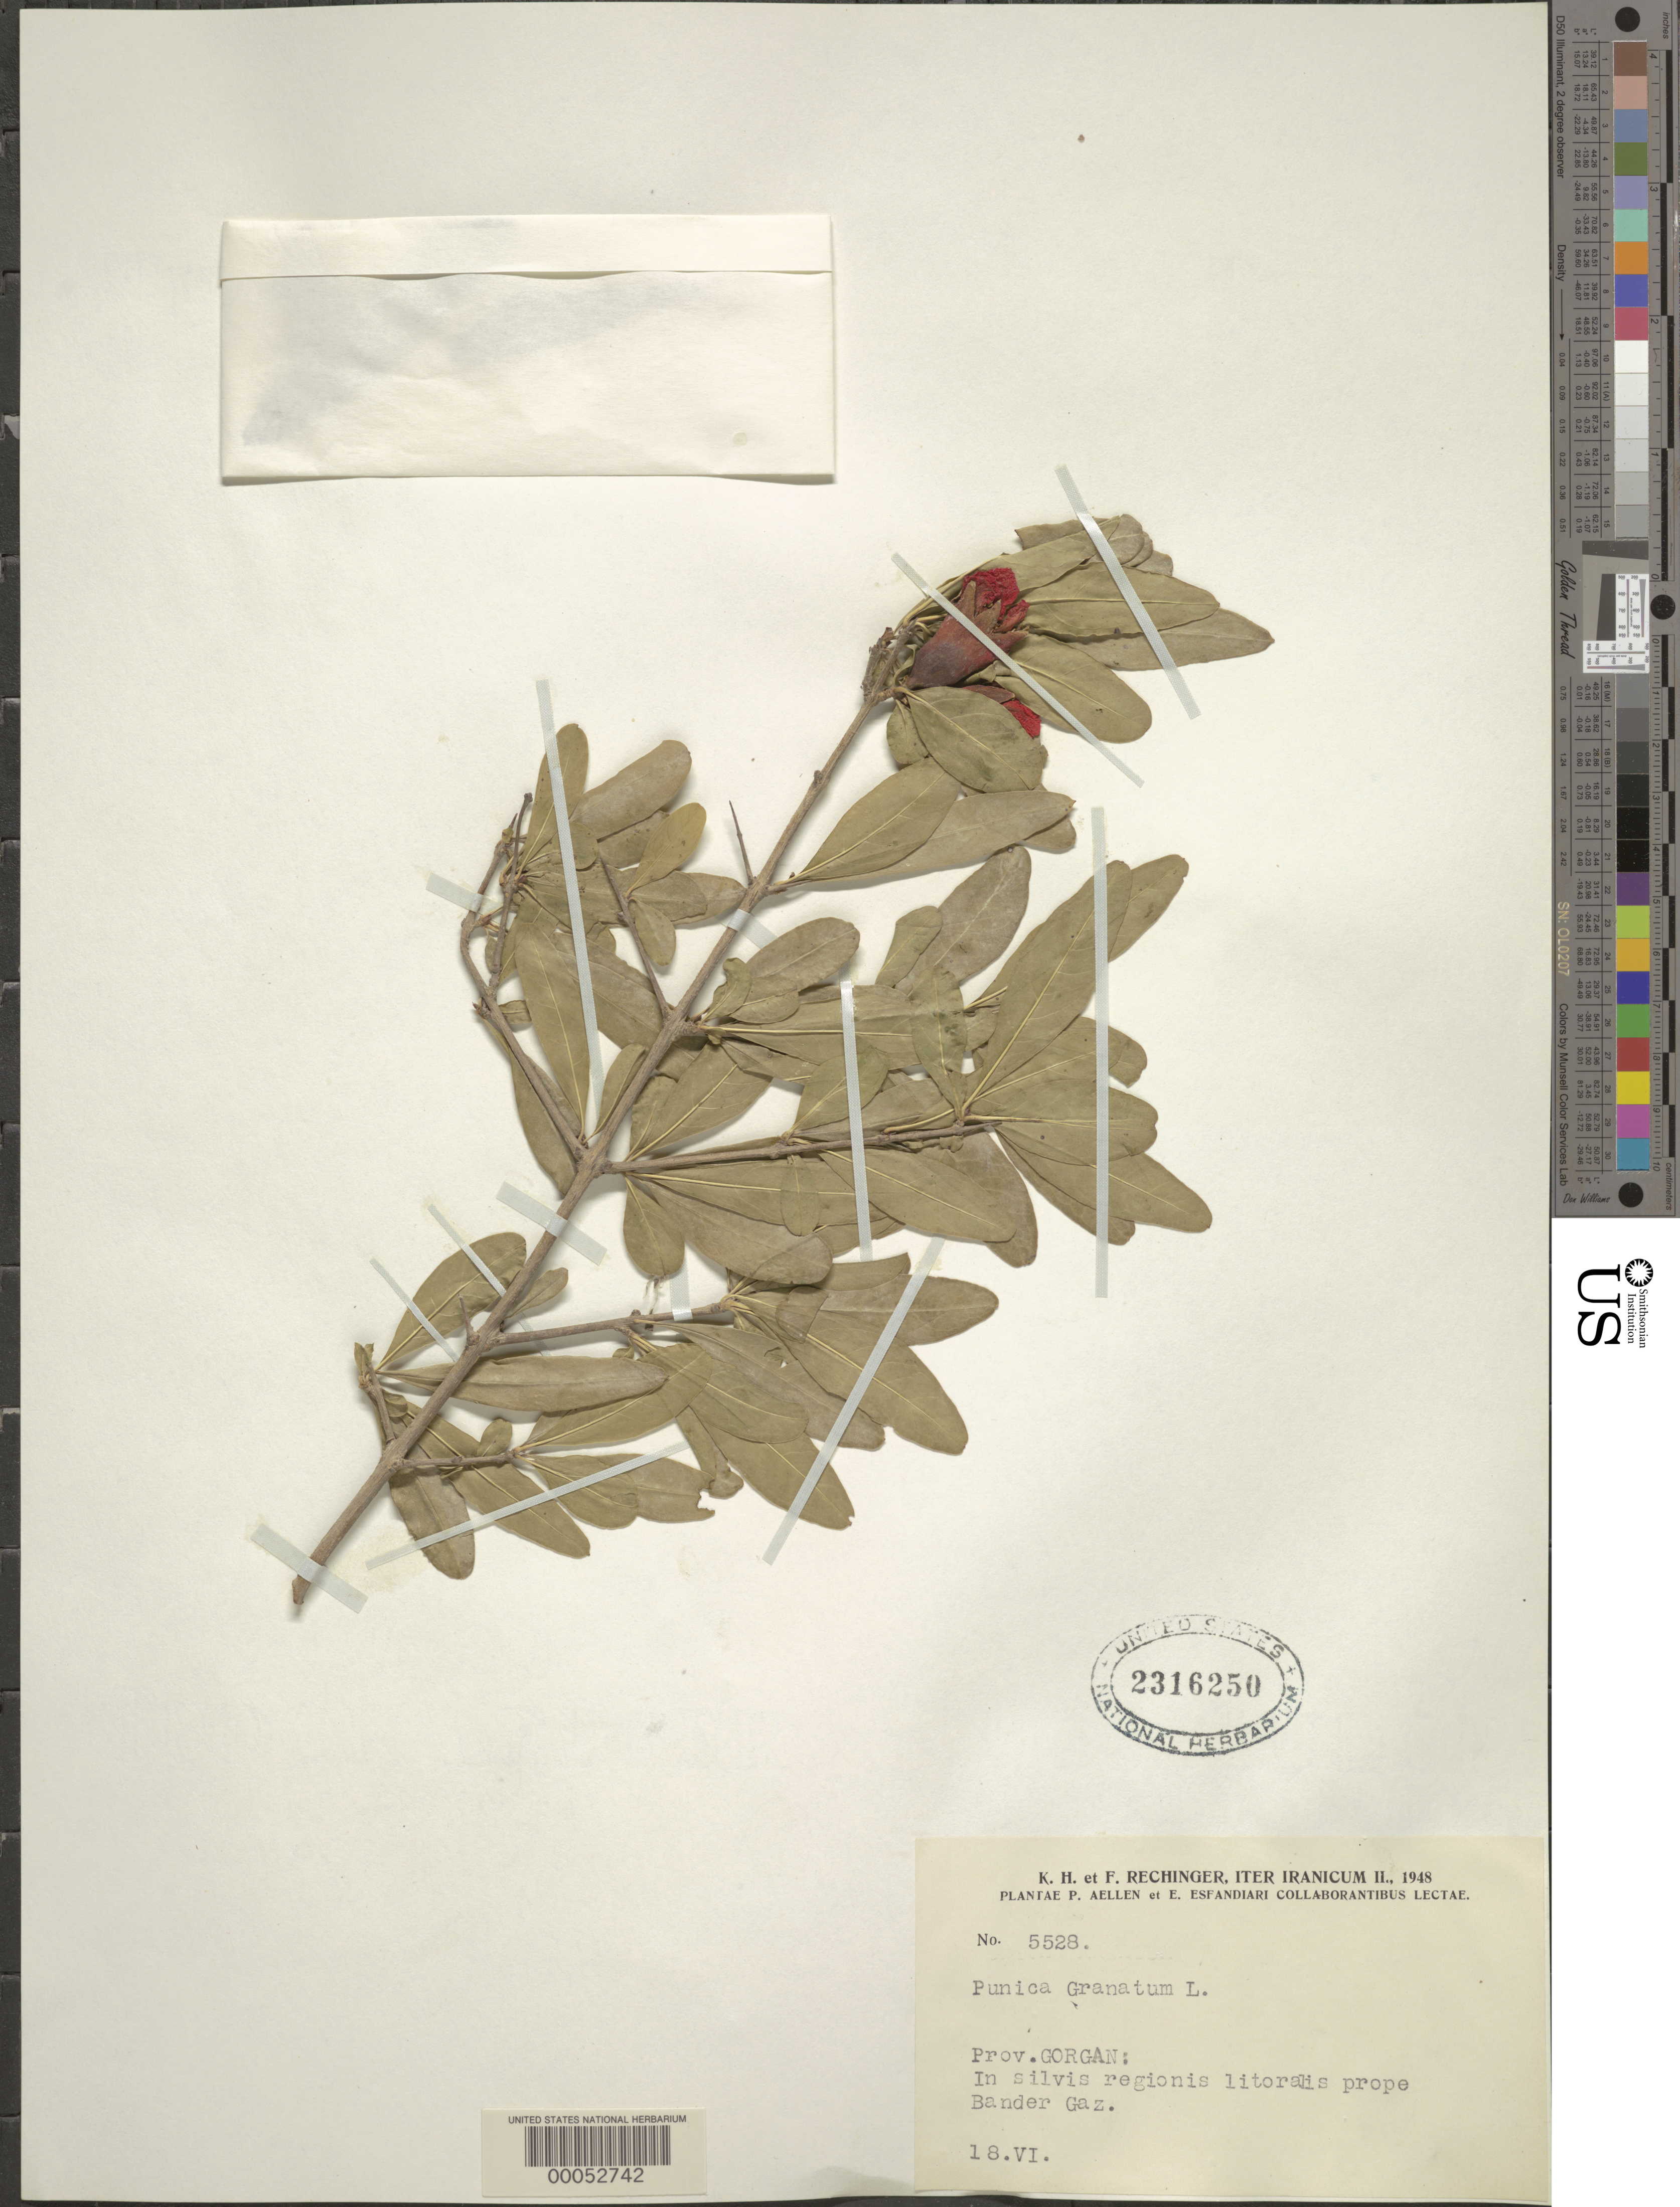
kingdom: Plantae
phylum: Tracheophyta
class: Magnoliopsida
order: Myrtales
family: Lythraceae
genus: Punica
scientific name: Punica granatum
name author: L.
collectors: P. Aellen & E. Esfandiari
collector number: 5528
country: Iran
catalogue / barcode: US 2316250